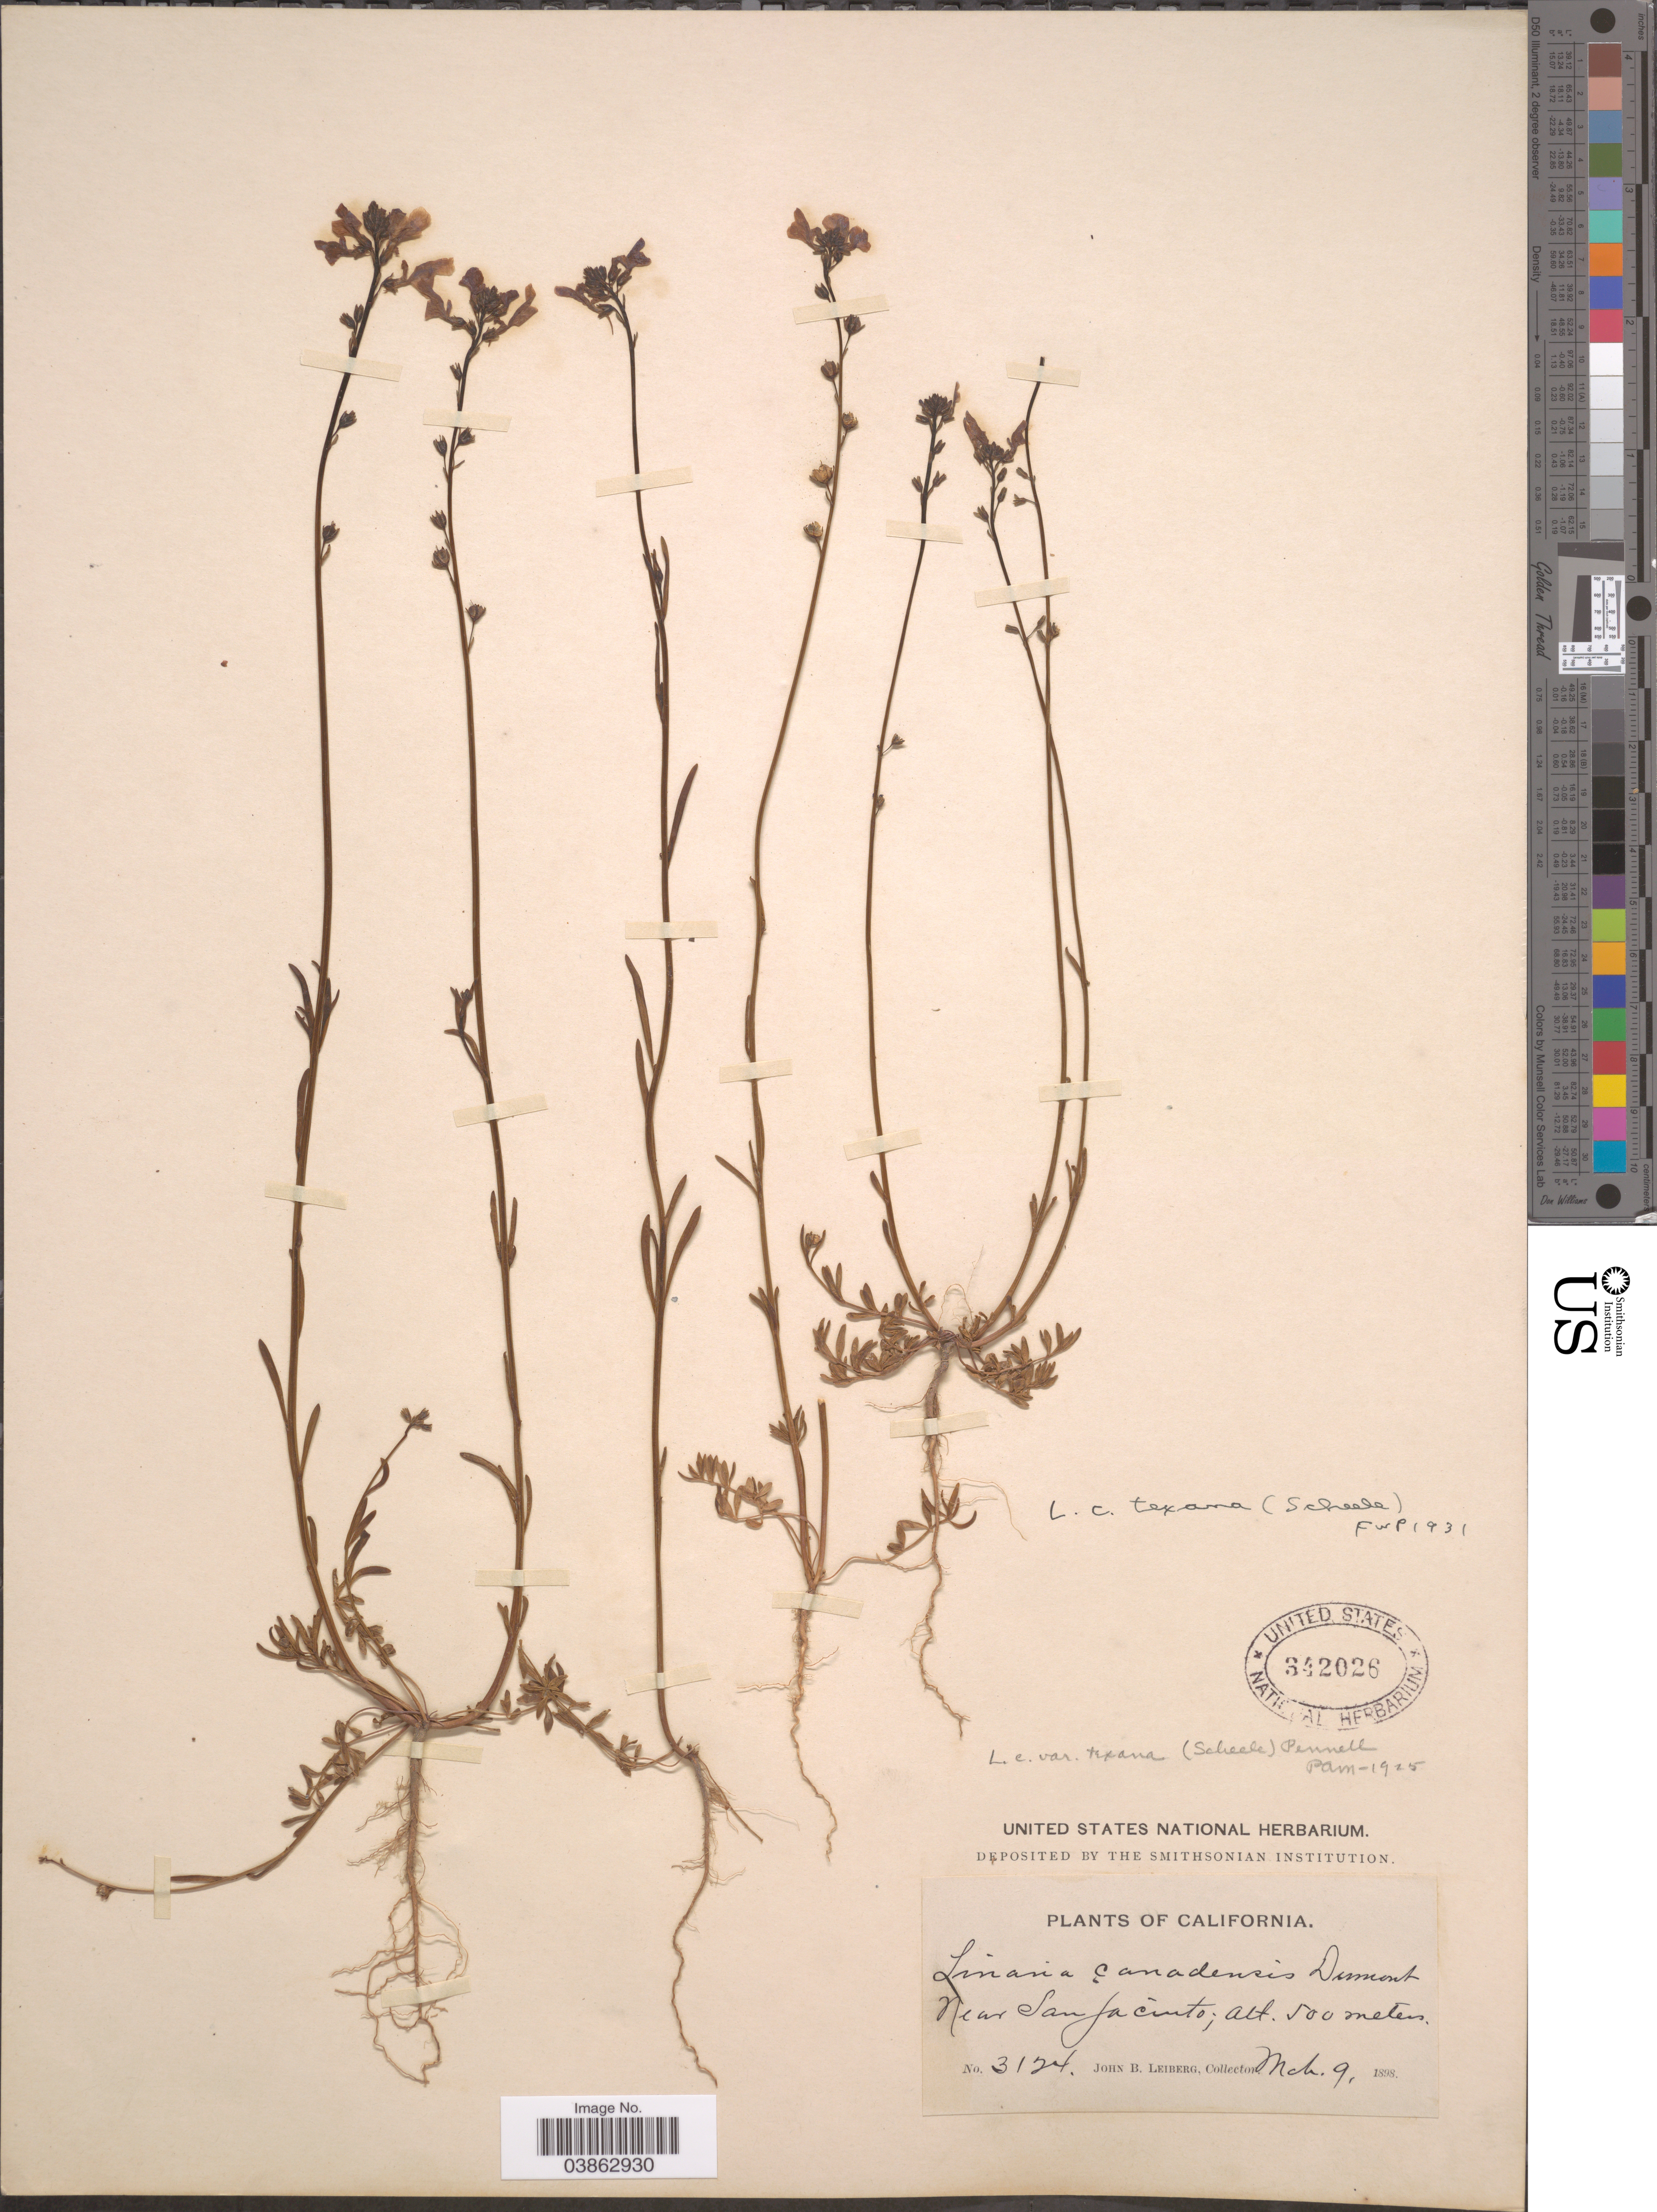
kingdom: Plantae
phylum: Tracheophyta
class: Magnoliopsida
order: Lamiales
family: Plantaginaceae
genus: Linaria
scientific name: Linaria texana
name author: Scheele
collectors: J. B. Leiberg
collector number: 3124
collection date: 1898-03-09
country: United States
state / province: California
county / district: Riverside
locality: Near San Jacinto.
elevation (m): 500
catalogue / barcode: US 342026